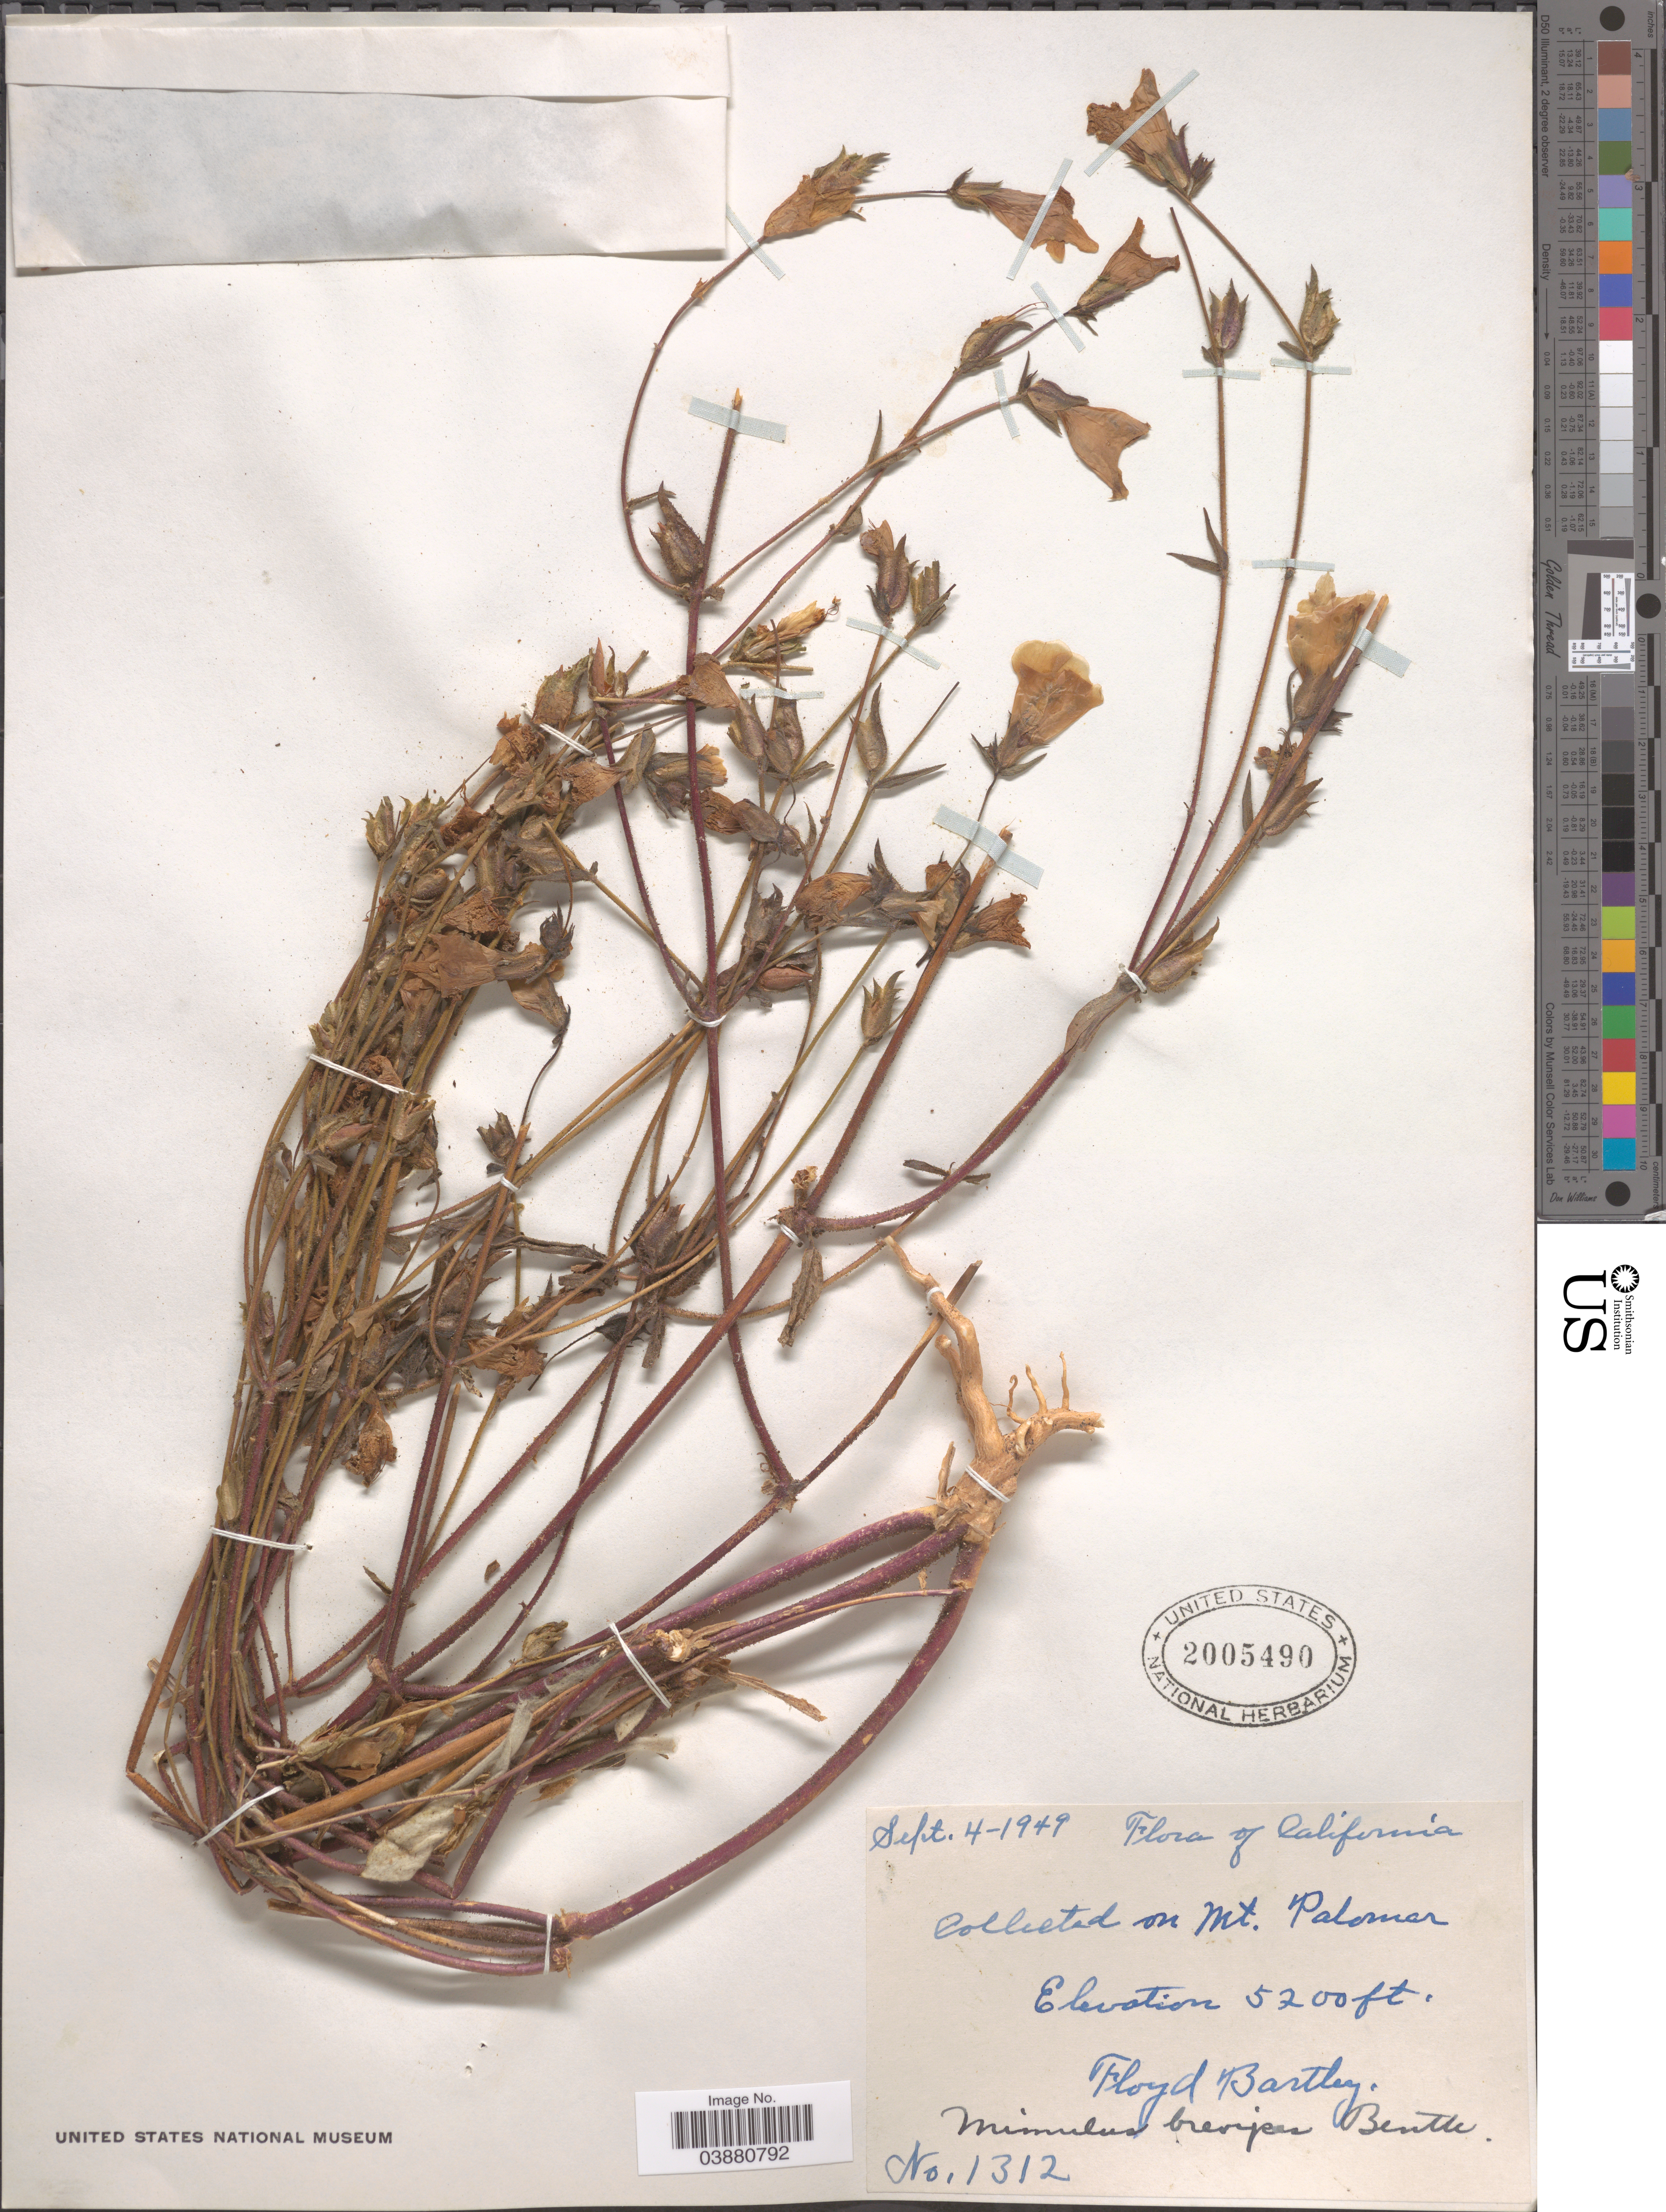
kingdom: Plantae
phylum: Tracheophyta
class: Magnoliopsida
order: Lamiales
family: Phrymaceae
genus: Mimulus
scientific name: Mimulus brevipes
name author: Benth.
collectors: F. Bartley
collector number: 1312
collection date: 1949-09-04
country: United States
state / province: California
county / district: San Diego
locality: On Mt. Palomar.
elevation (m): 1585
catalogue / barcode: US 2005490